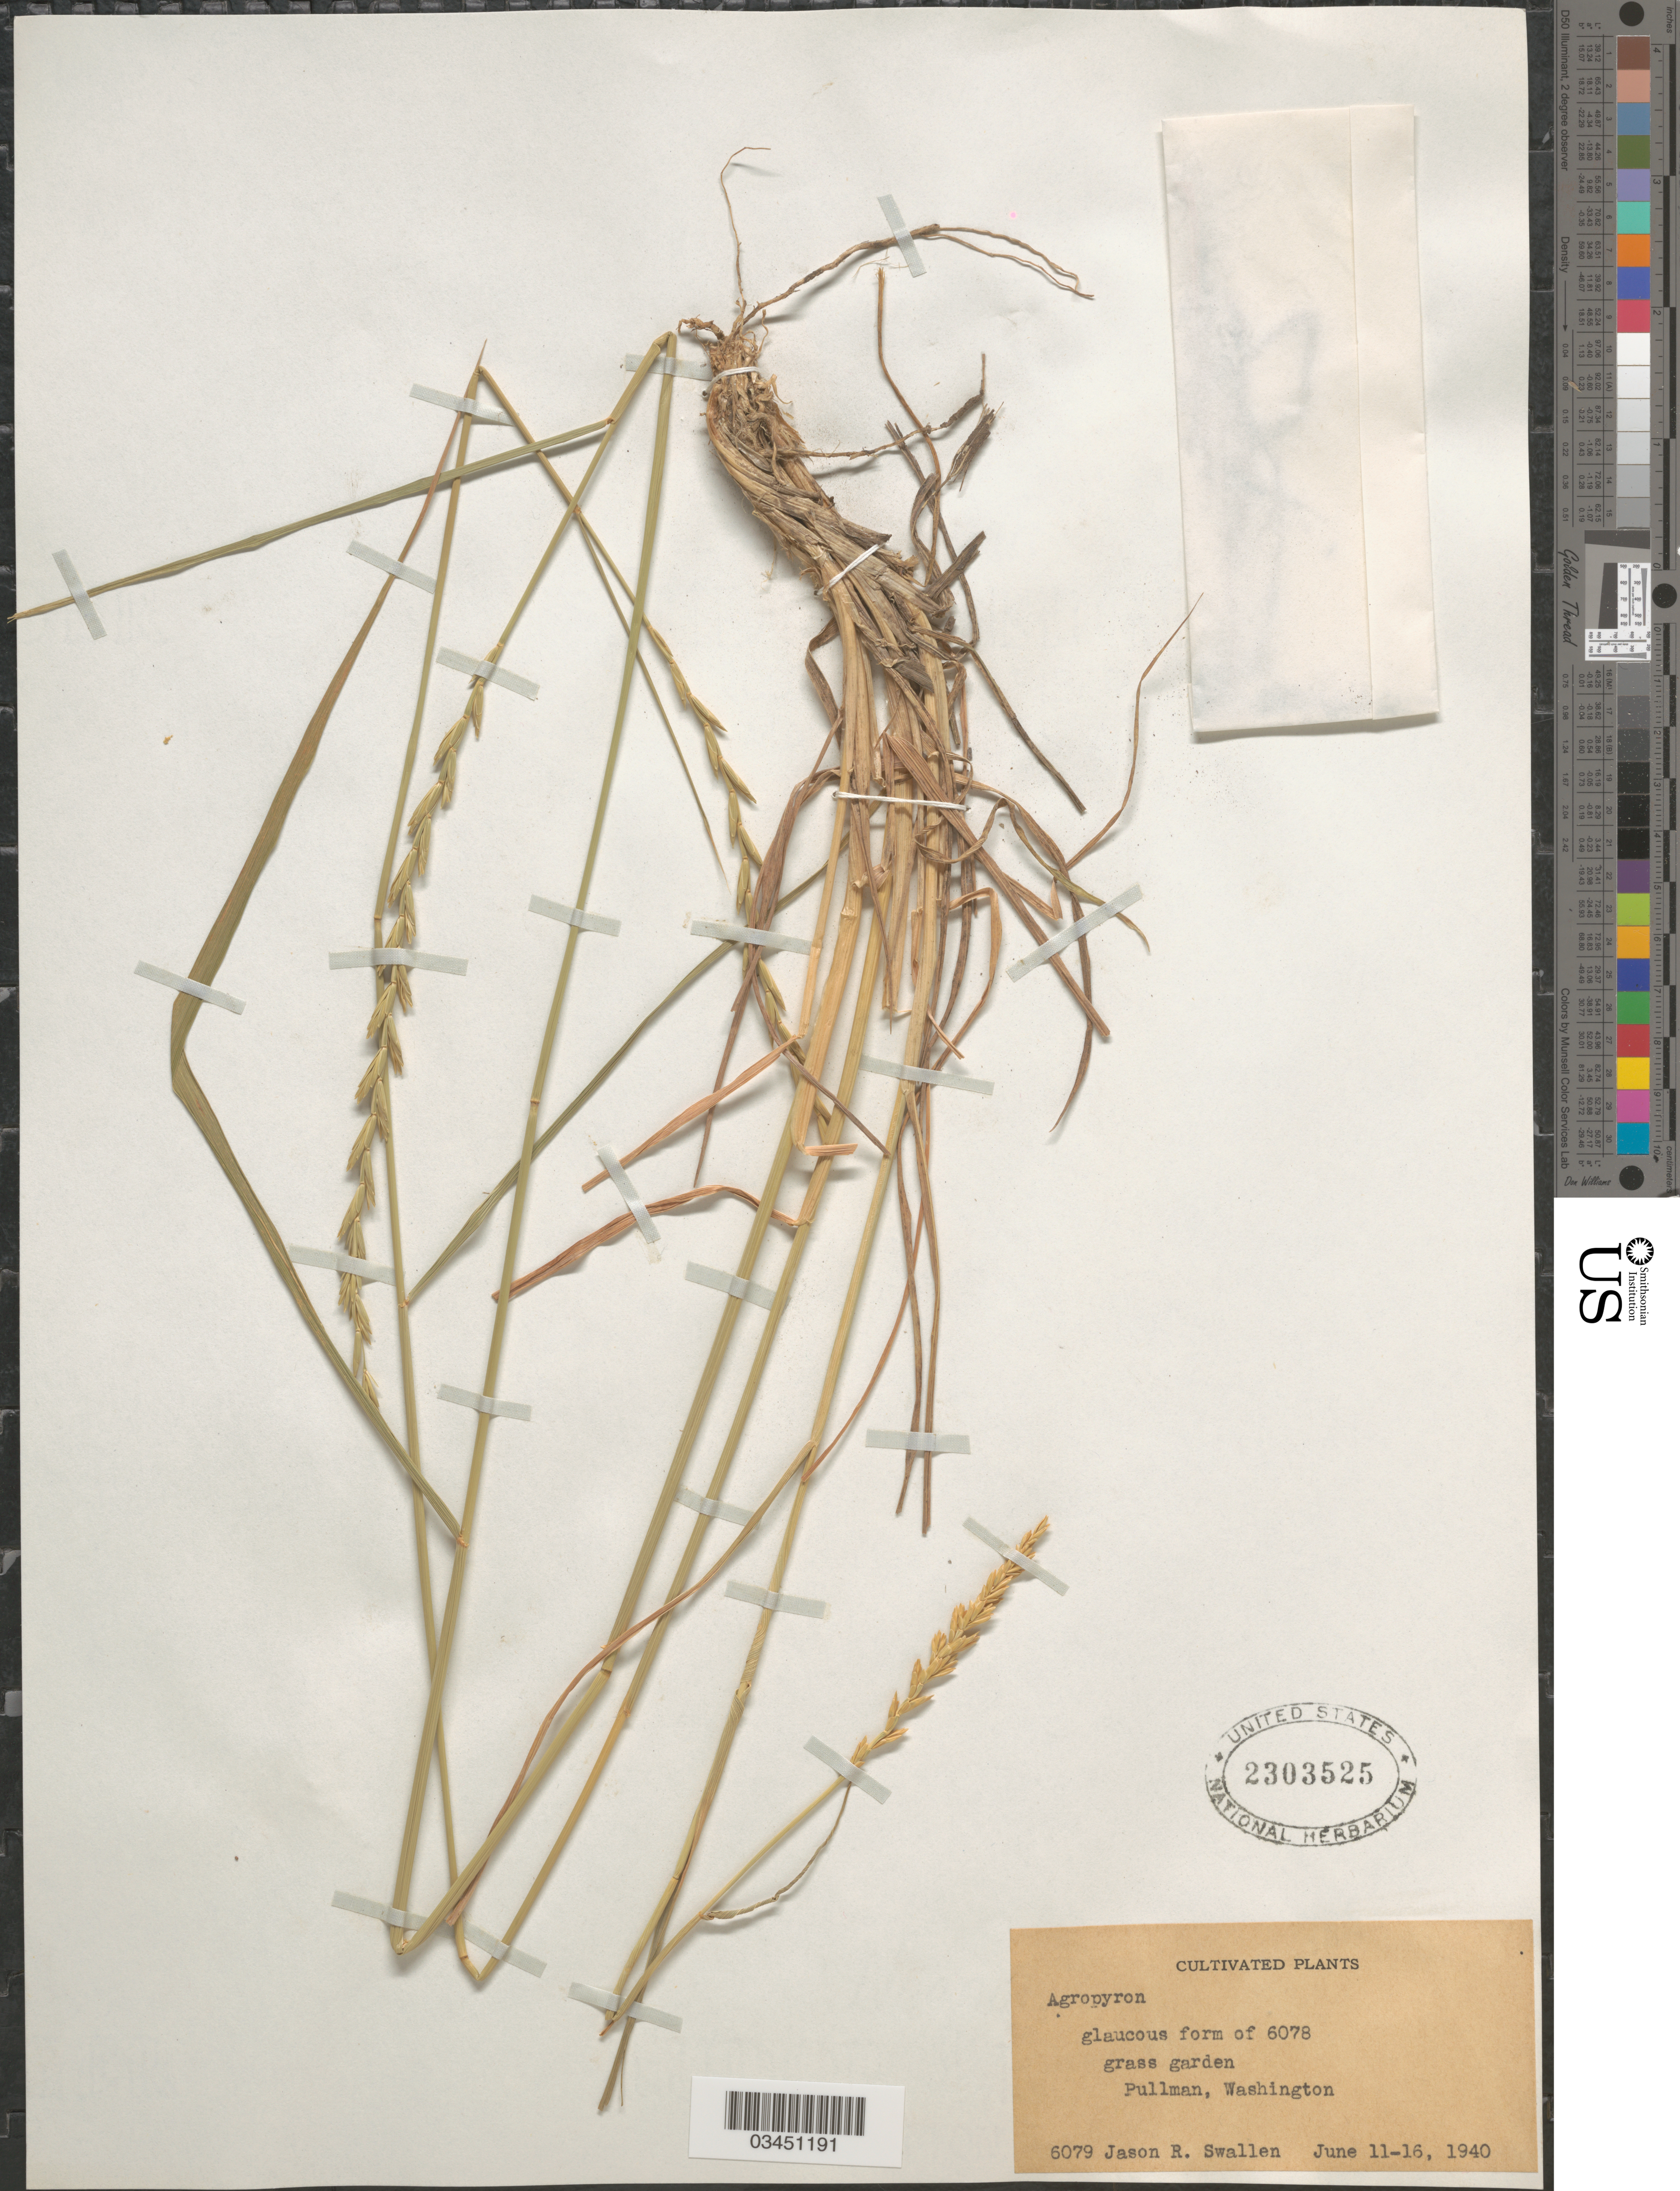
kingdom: Plantae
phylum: Tracheophyta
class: Liliopsida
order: Poales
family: Poaceae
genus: Elymus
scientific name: Elymus sp.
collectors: J. R. Swallen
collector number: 6079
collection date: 1940-06-11/1940-06-16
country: United States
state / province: Washington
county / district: Whitman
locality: Grass garden. Pullman.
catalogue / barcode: US 2303525